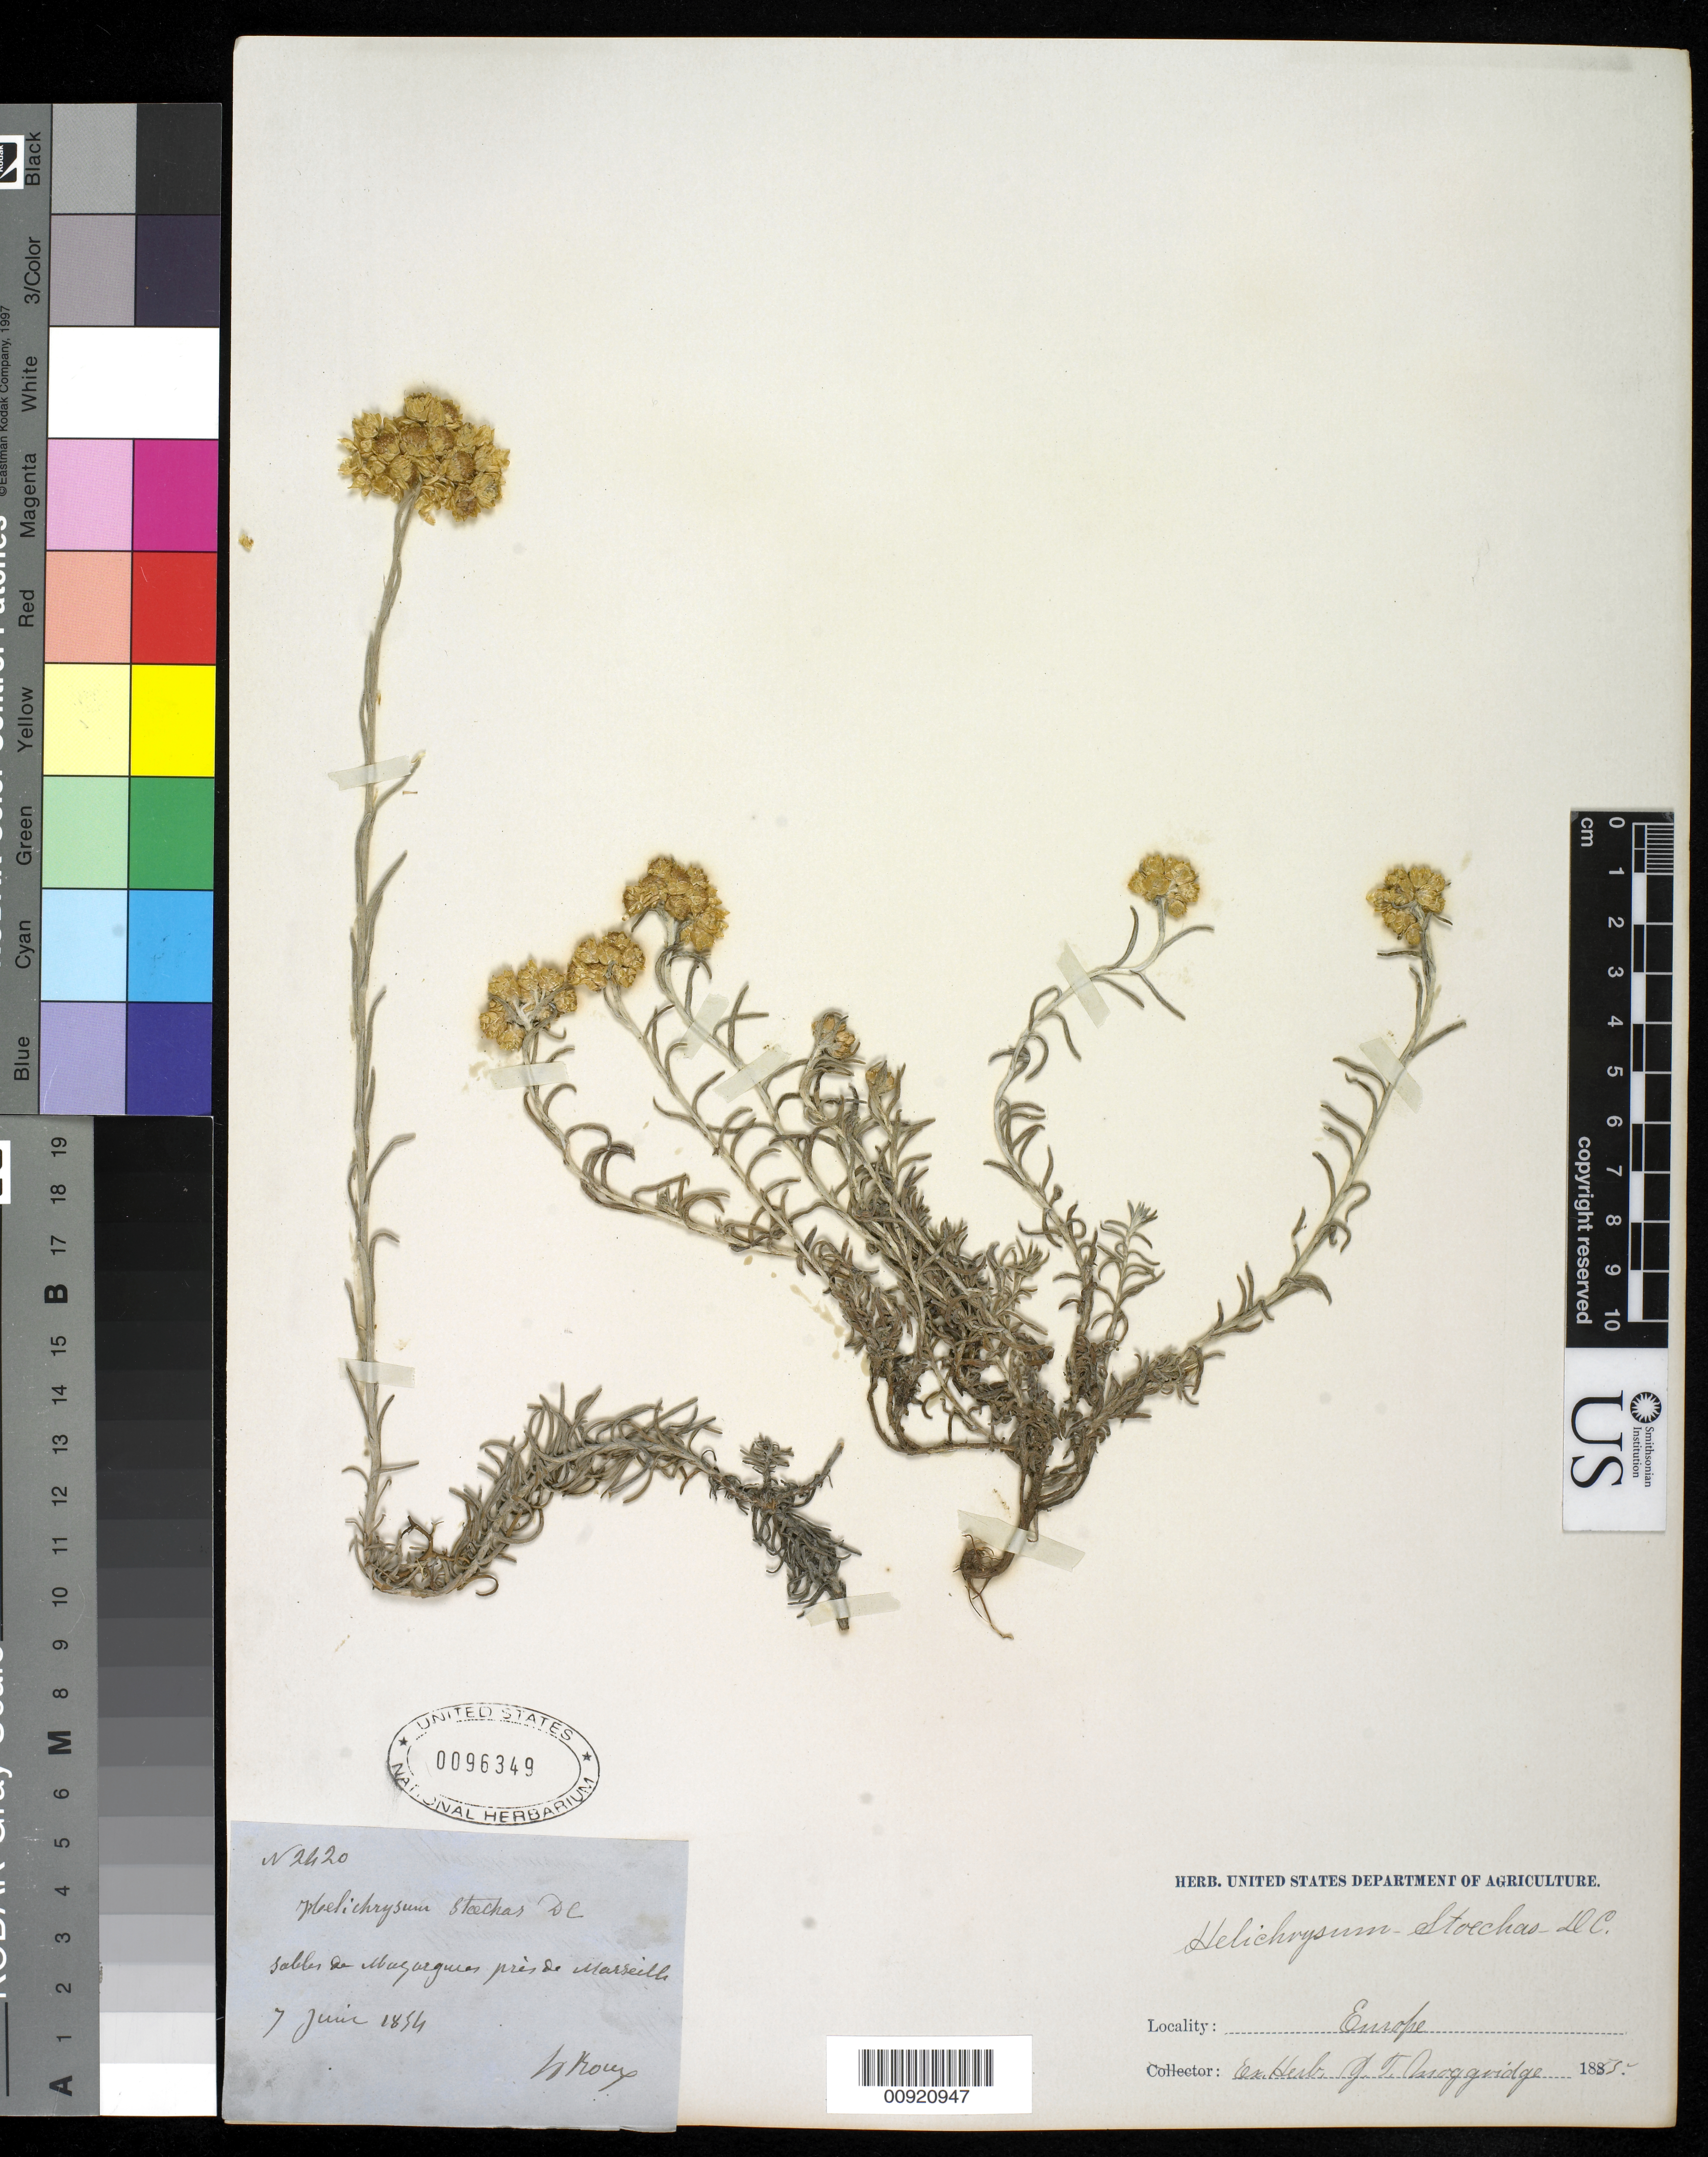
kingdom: Plantae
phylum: Tracheophyta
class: Magnoliopsida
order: Asterales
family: Asteraceae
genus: Helichrysum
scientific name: Helichrysum stoechas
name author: DC.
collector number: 2420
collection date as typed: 07 Jun 1854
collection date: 1854-06-07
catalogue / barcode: US 96349